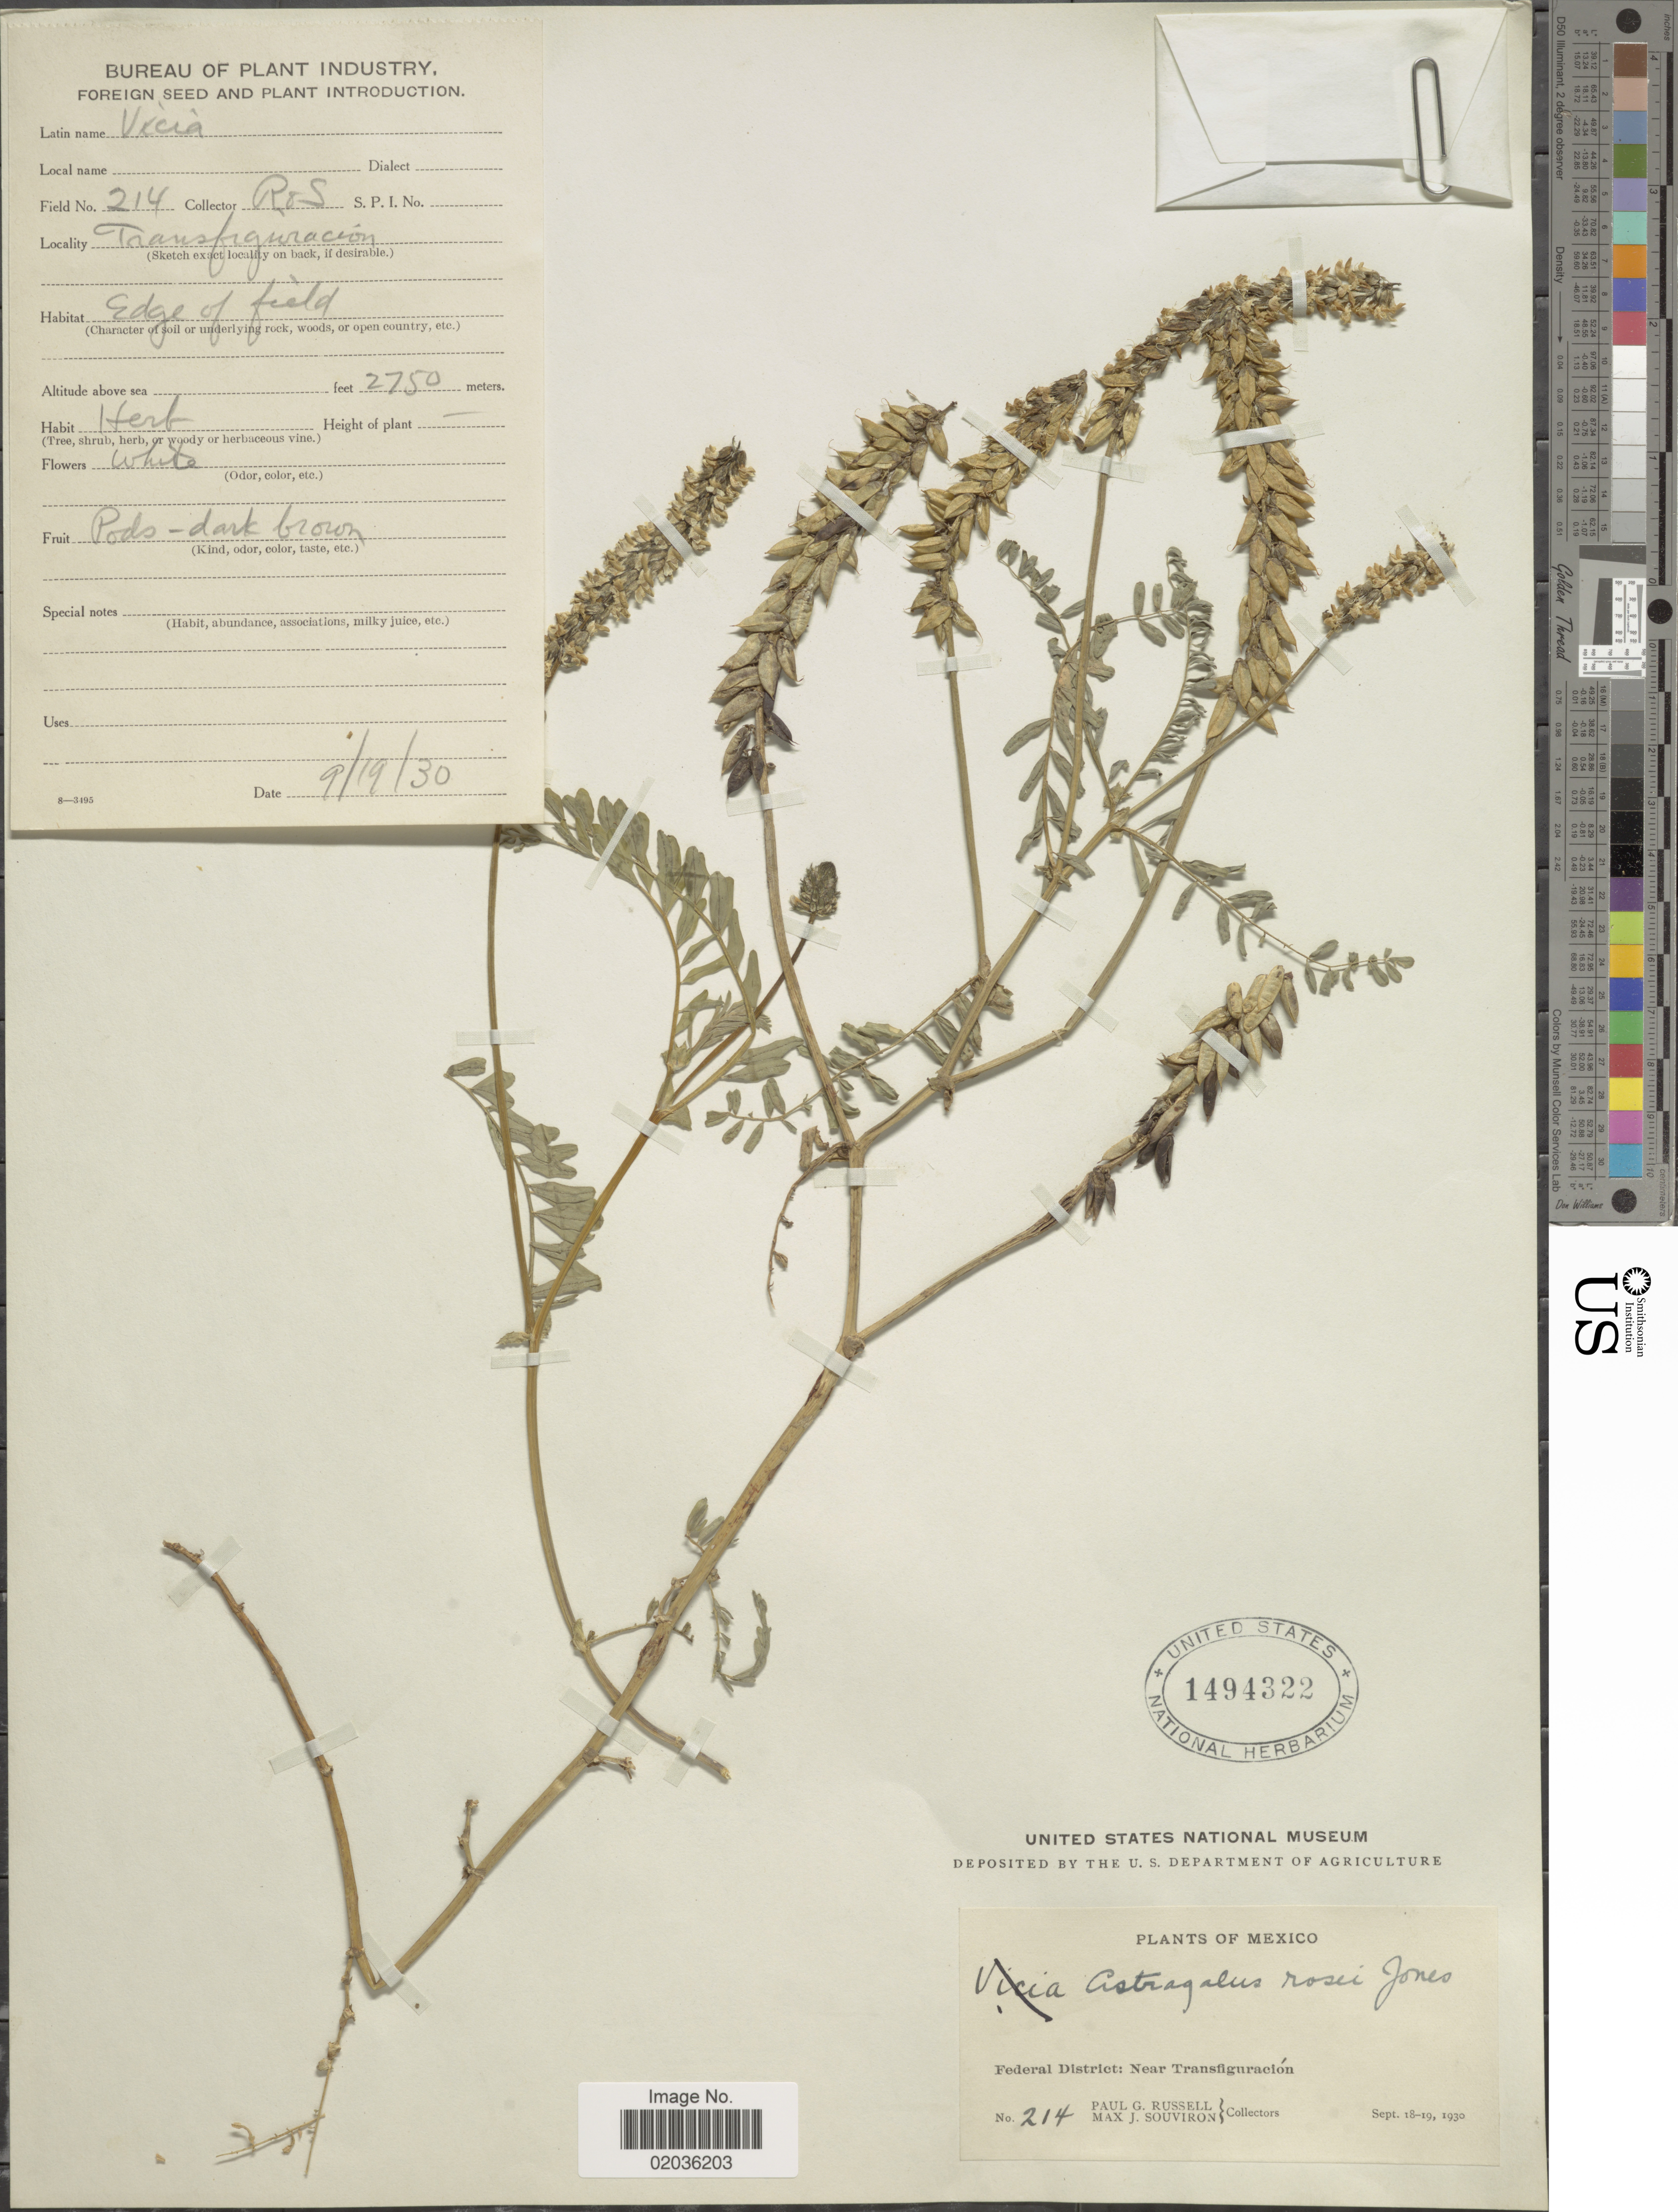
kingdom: Plantae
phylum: Tracheophyta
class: Magnoliopsida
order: Fabales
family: Fabaceae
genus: Astragalus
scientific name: Astragalus micranthus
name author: Desv.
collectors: P. G. Russell & M. J. Souviron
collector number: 214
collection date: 1930-09-18/1930-09-19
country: Mexico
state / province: Distrito Federal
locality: Federal District: Near Transfiguración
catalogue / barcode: US 1494322